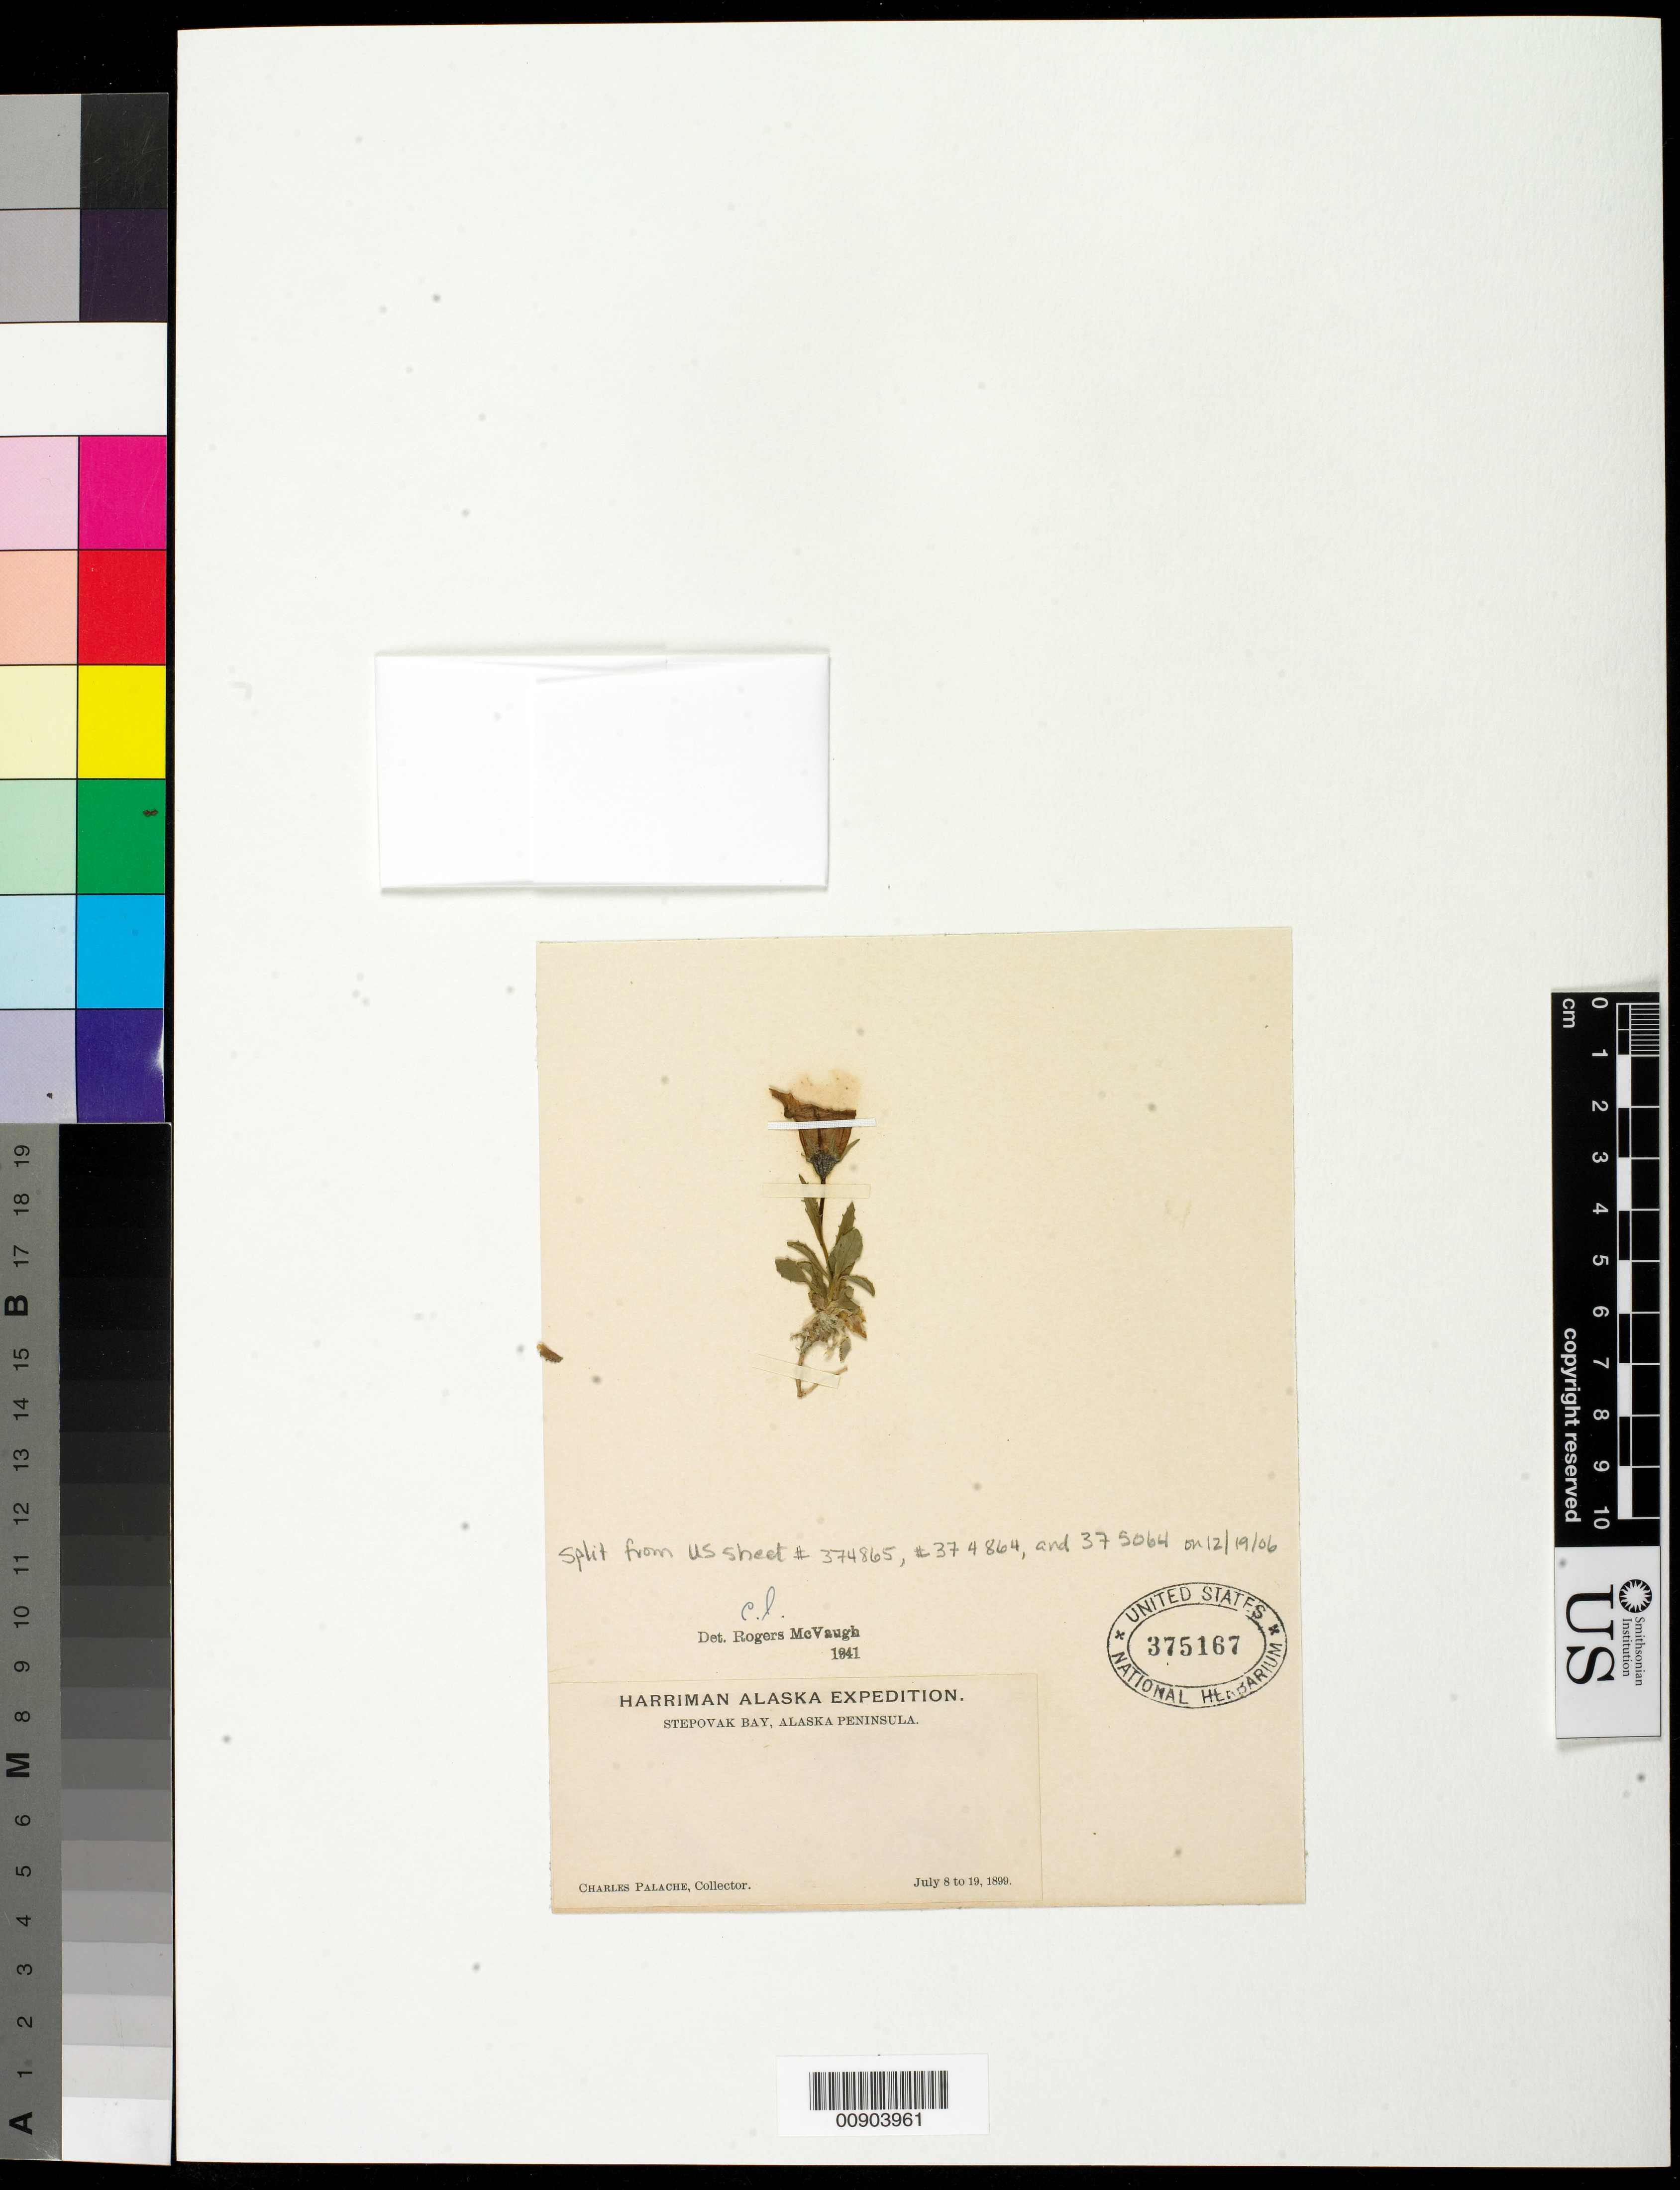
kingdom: Plantae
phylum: Tracheophyta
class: Magnoliopsida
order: Asterales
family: Campanulaceae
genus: Campanula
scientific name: Campanula lasiocarpa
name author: Cham.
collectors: C. Palache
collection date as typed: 08 Jul 1899 to 19 Jul 1899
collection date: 1899-07-08/1899-07-19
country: United States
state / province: Alaska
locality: Stepovak Bay, Alaska Peninsula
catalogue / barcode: US 375167